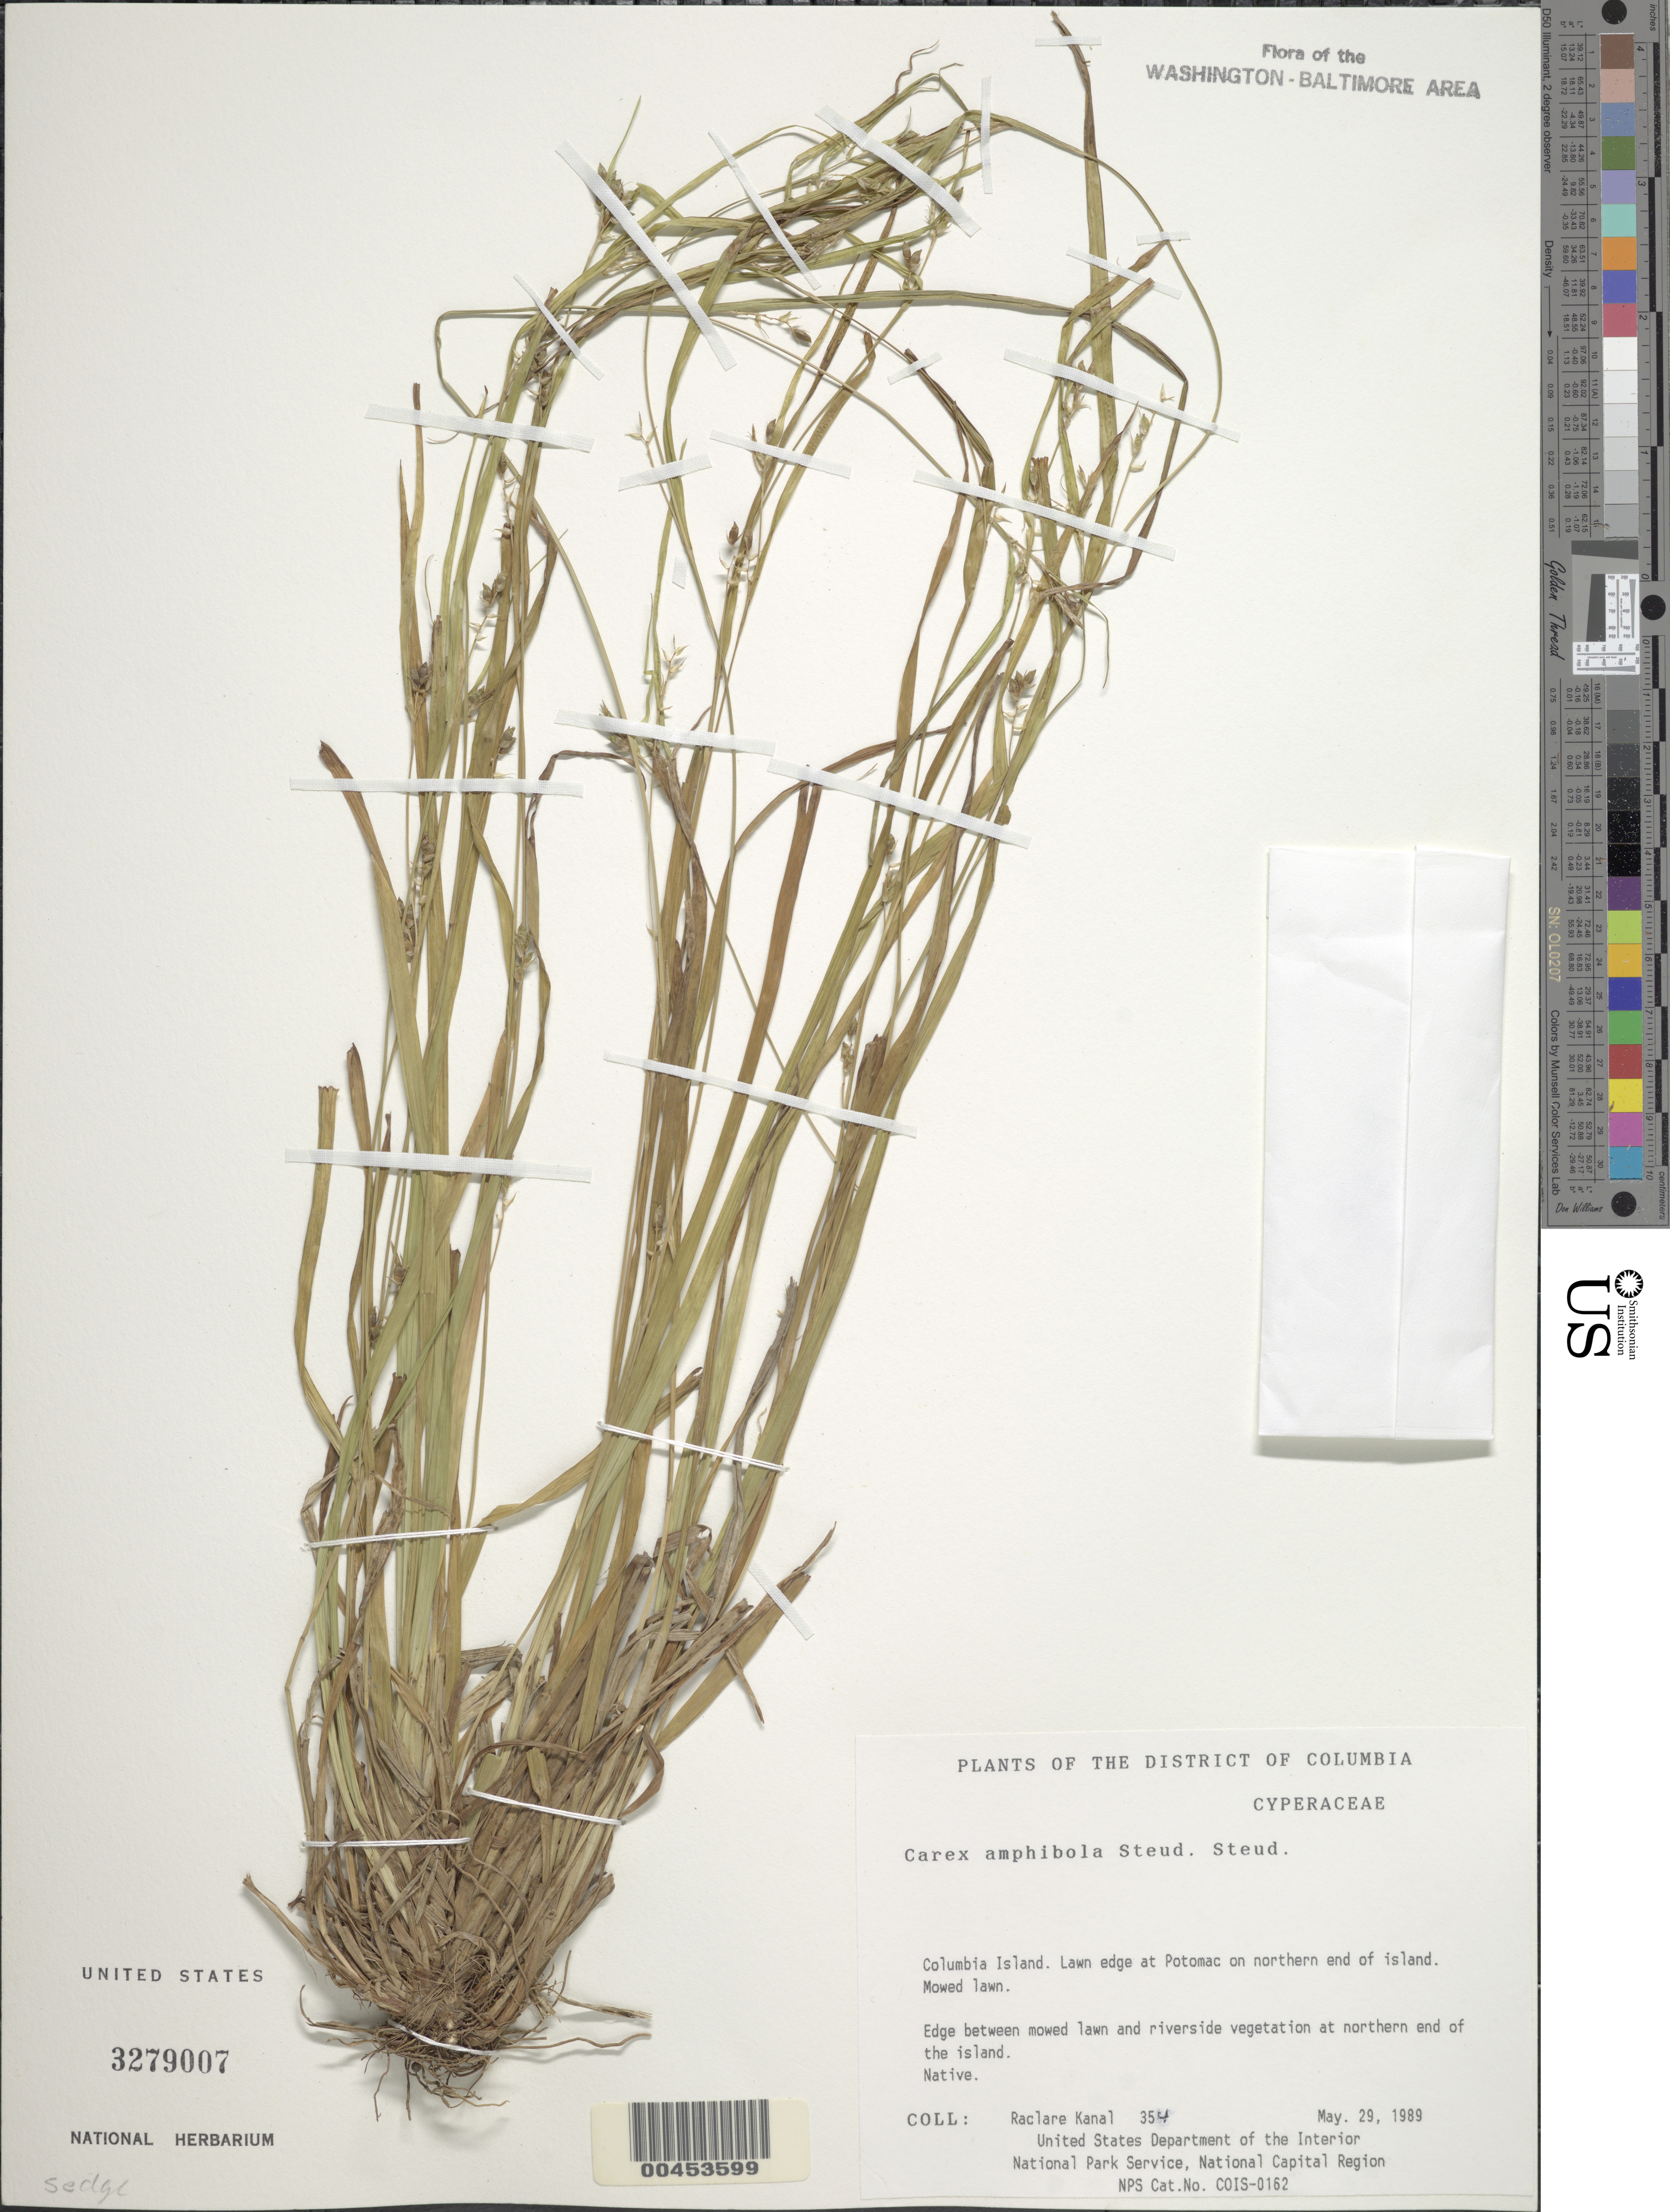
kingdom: Plantae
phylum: Tracheophyta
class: Liliopsida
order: Poales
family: Cyperaceae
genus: Carex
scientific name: Carex amphibola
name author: Steud.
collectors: R. Kanal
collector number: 354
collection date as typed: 29 May 1989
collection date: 1989-05-29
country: United States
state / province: District of Columbia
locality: Columbia Island, lawn edge at Potomac River on N end of Island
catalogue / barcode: US 3279007